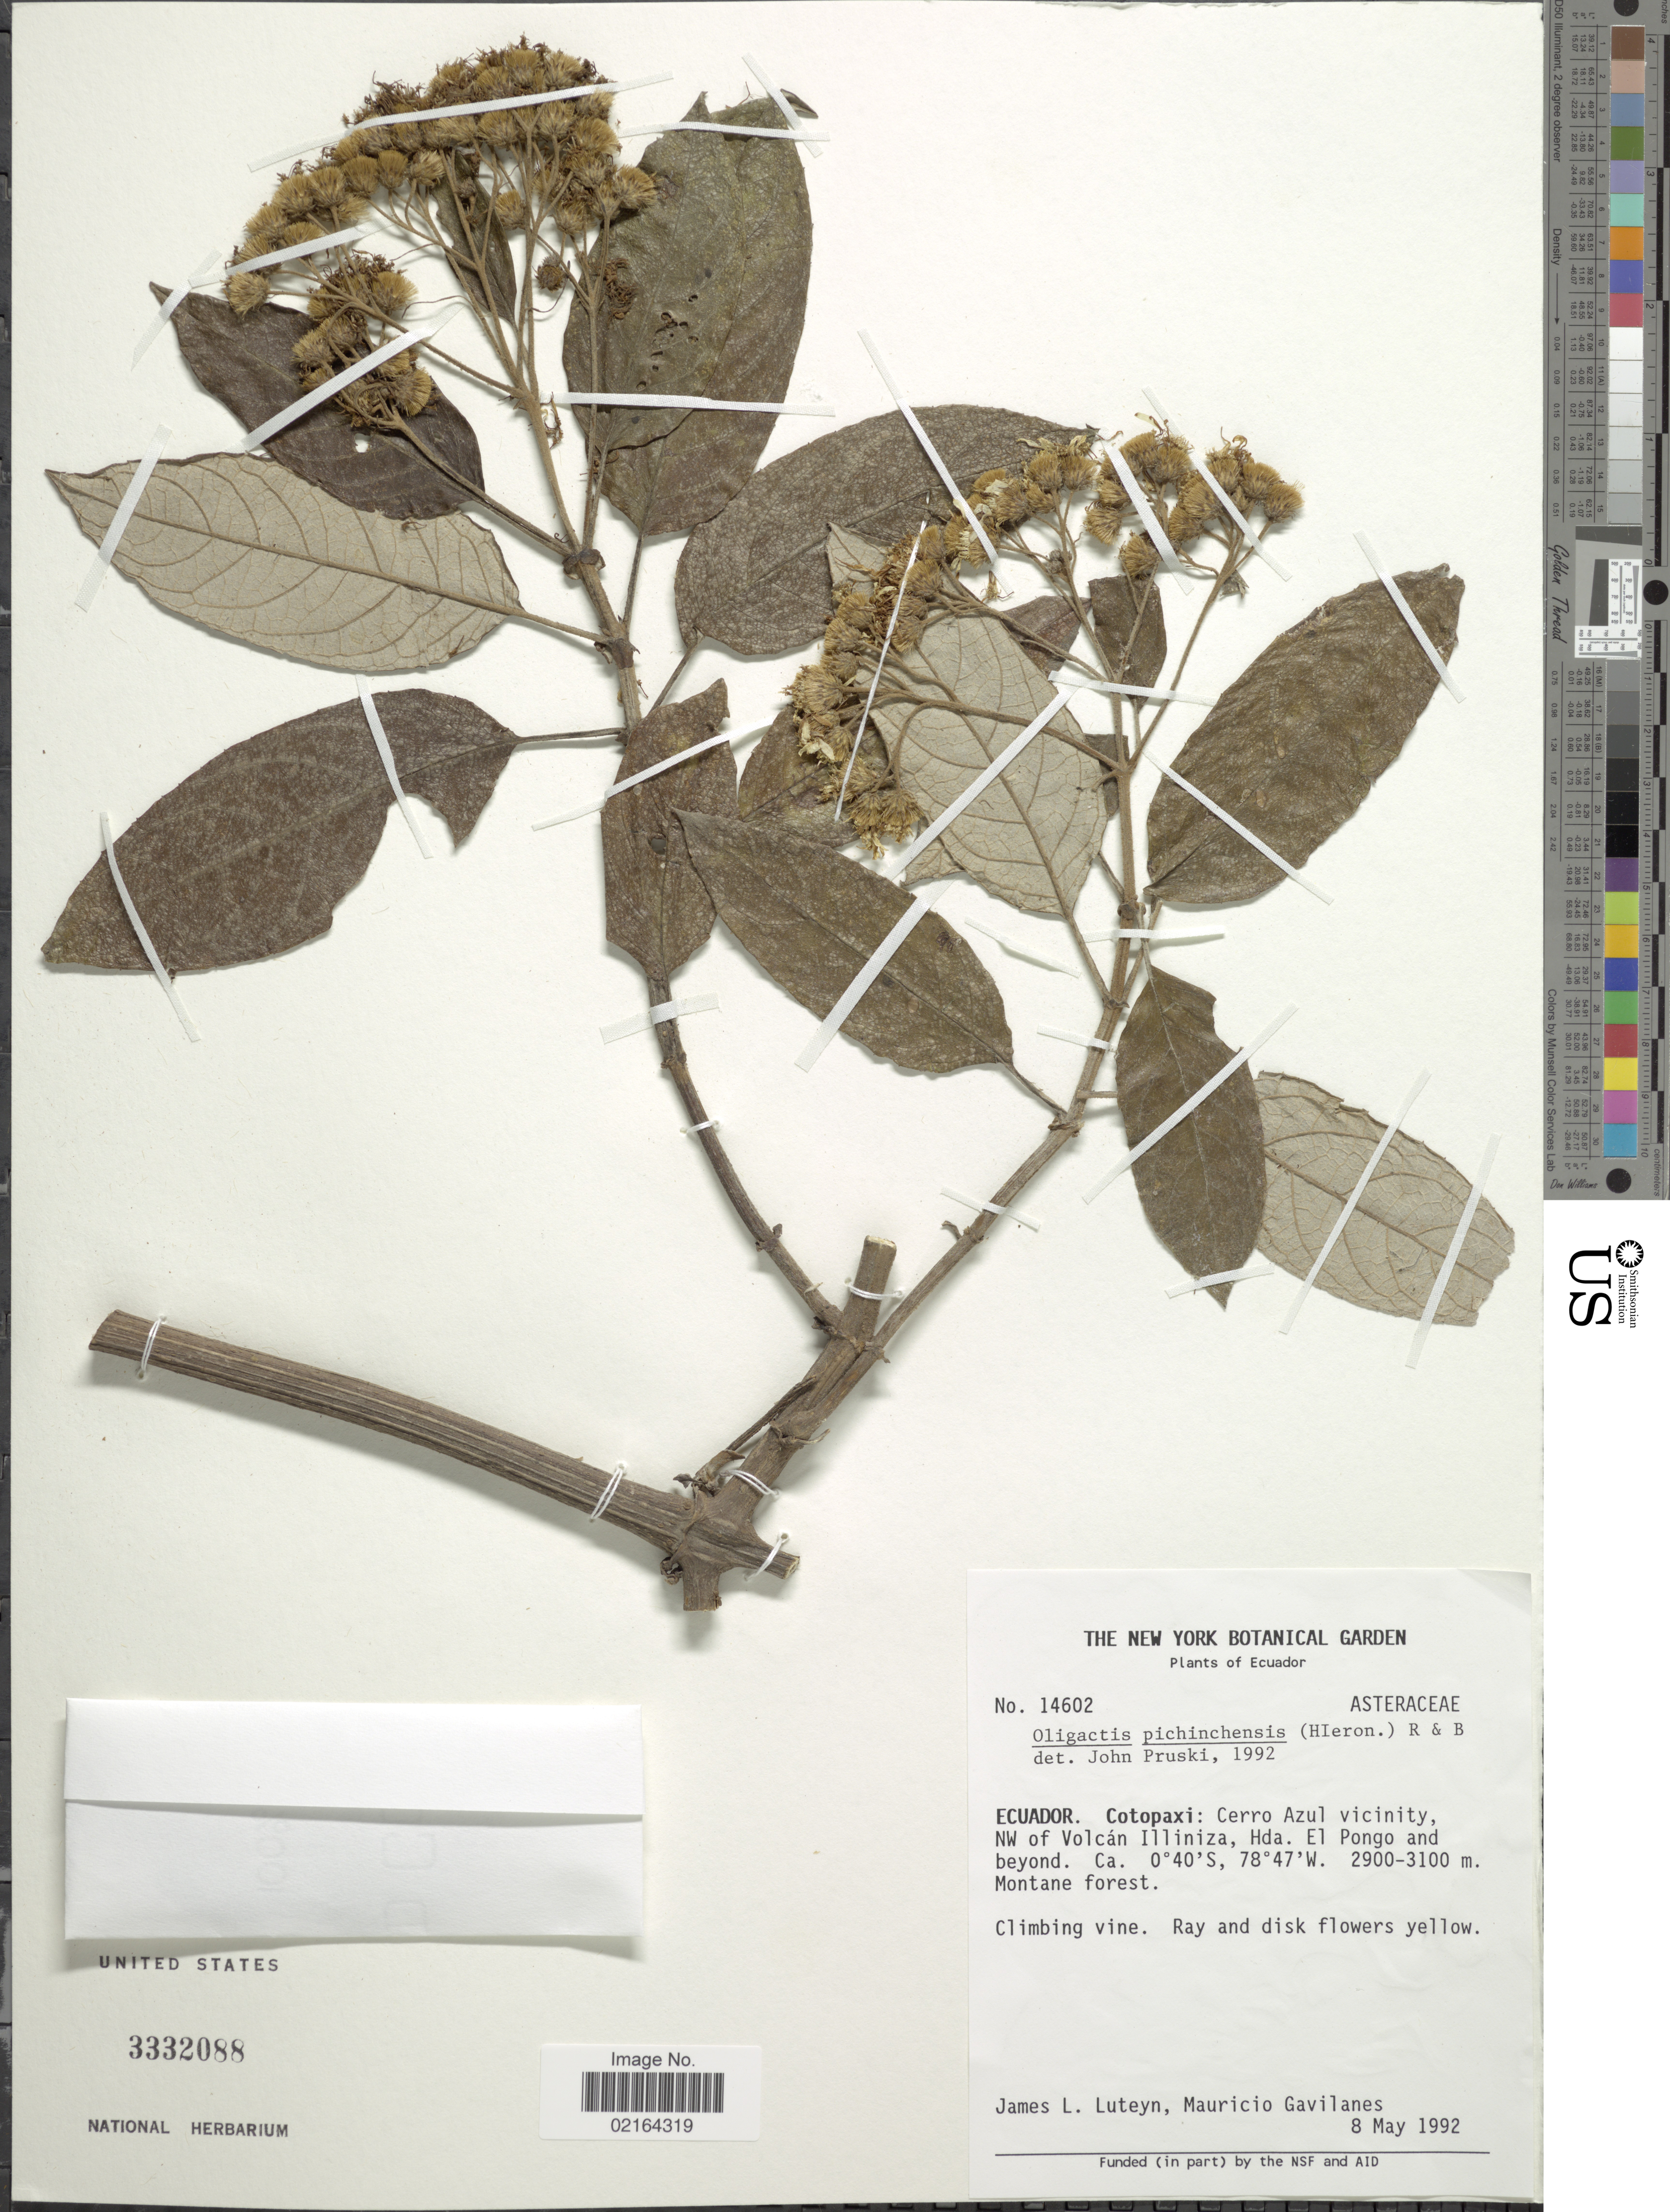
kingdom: Plantae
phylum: Tracheophyta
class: Magnoliopsida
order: Asterales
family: Asteraceae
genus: Sampera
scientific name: Sampera pichinichensis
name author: (Hieron.) V.A. Funk & H. Rob.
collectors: J. L. Luteyn & M. Gavilanes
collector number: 14602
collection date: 1992-05-08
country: Ecuador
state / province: Cotopaxi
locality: Cotopaxi: Cerro Azul vicinity, NW of Volcan Illiniza, Hda. El Pongo and beyond, Montane Forest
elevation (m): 2900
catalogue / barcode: US 3332088